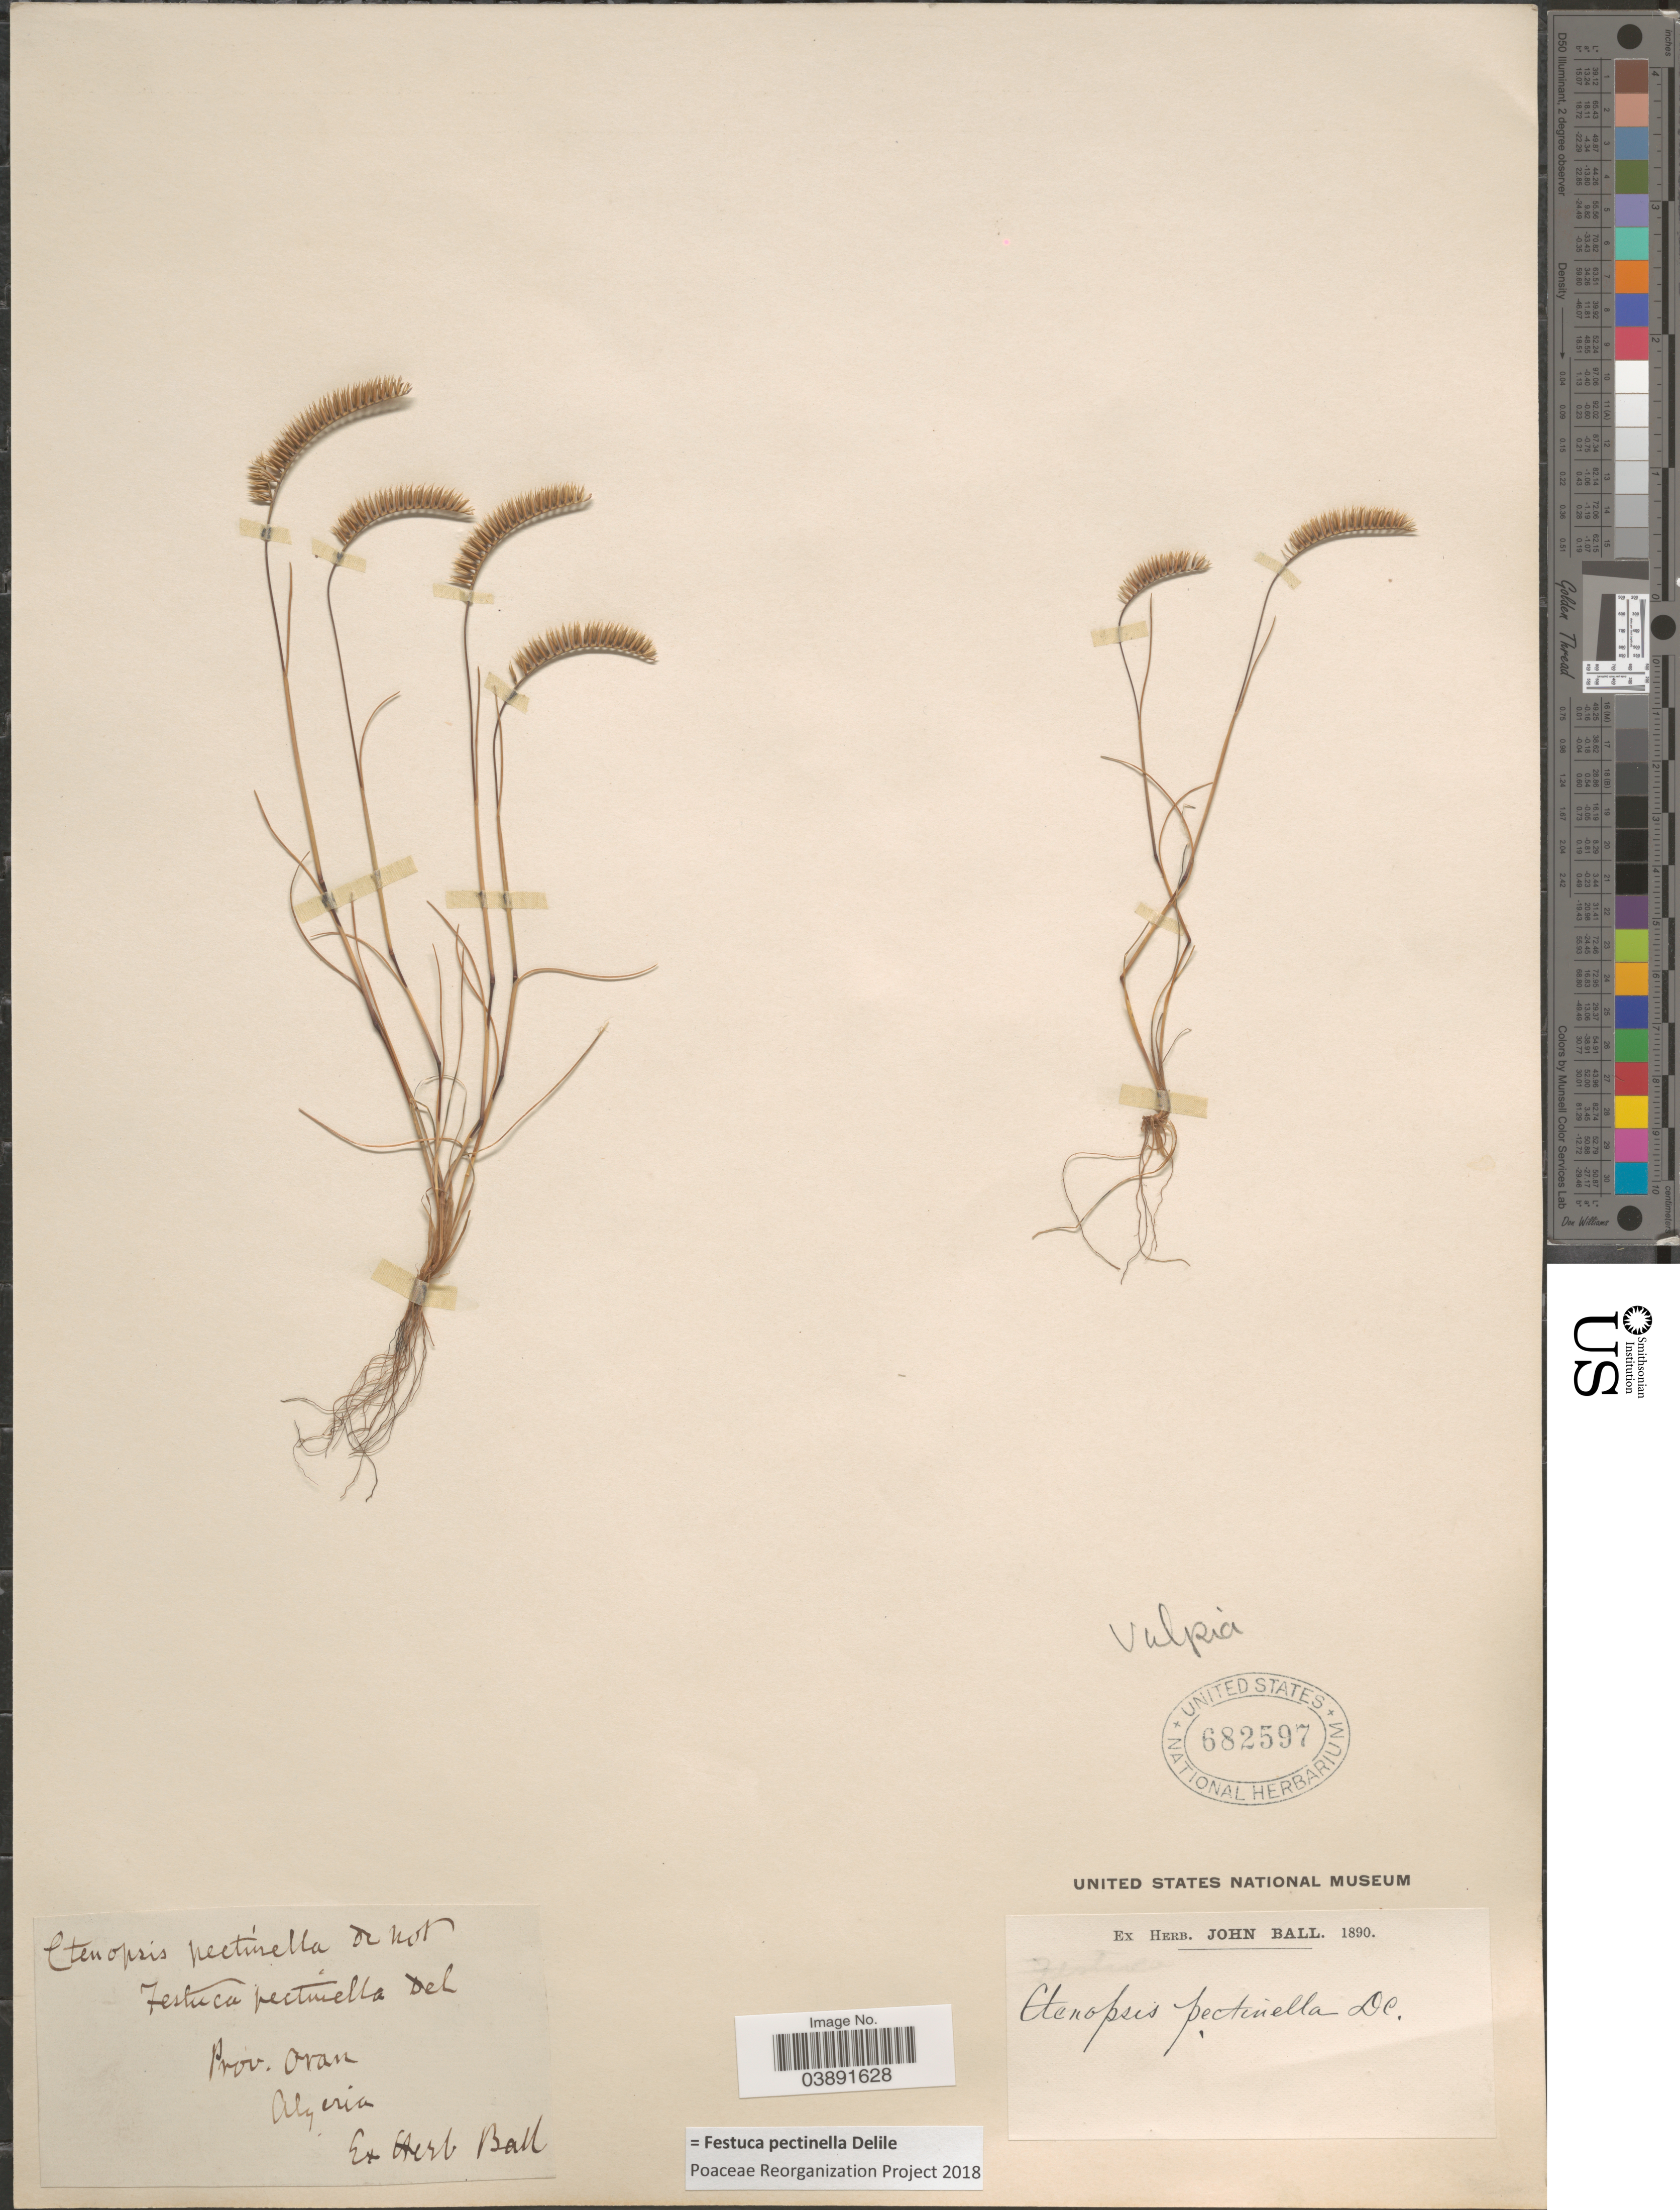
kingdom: Plantae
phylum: Tracheophyta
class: Liliopsida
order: Poales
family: Poaceae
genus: Festuca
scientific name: Festuca pectinella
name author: Delile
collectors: ex herb. John Ball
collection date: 1890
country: Algeria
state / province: Oran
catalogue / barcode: US 682597